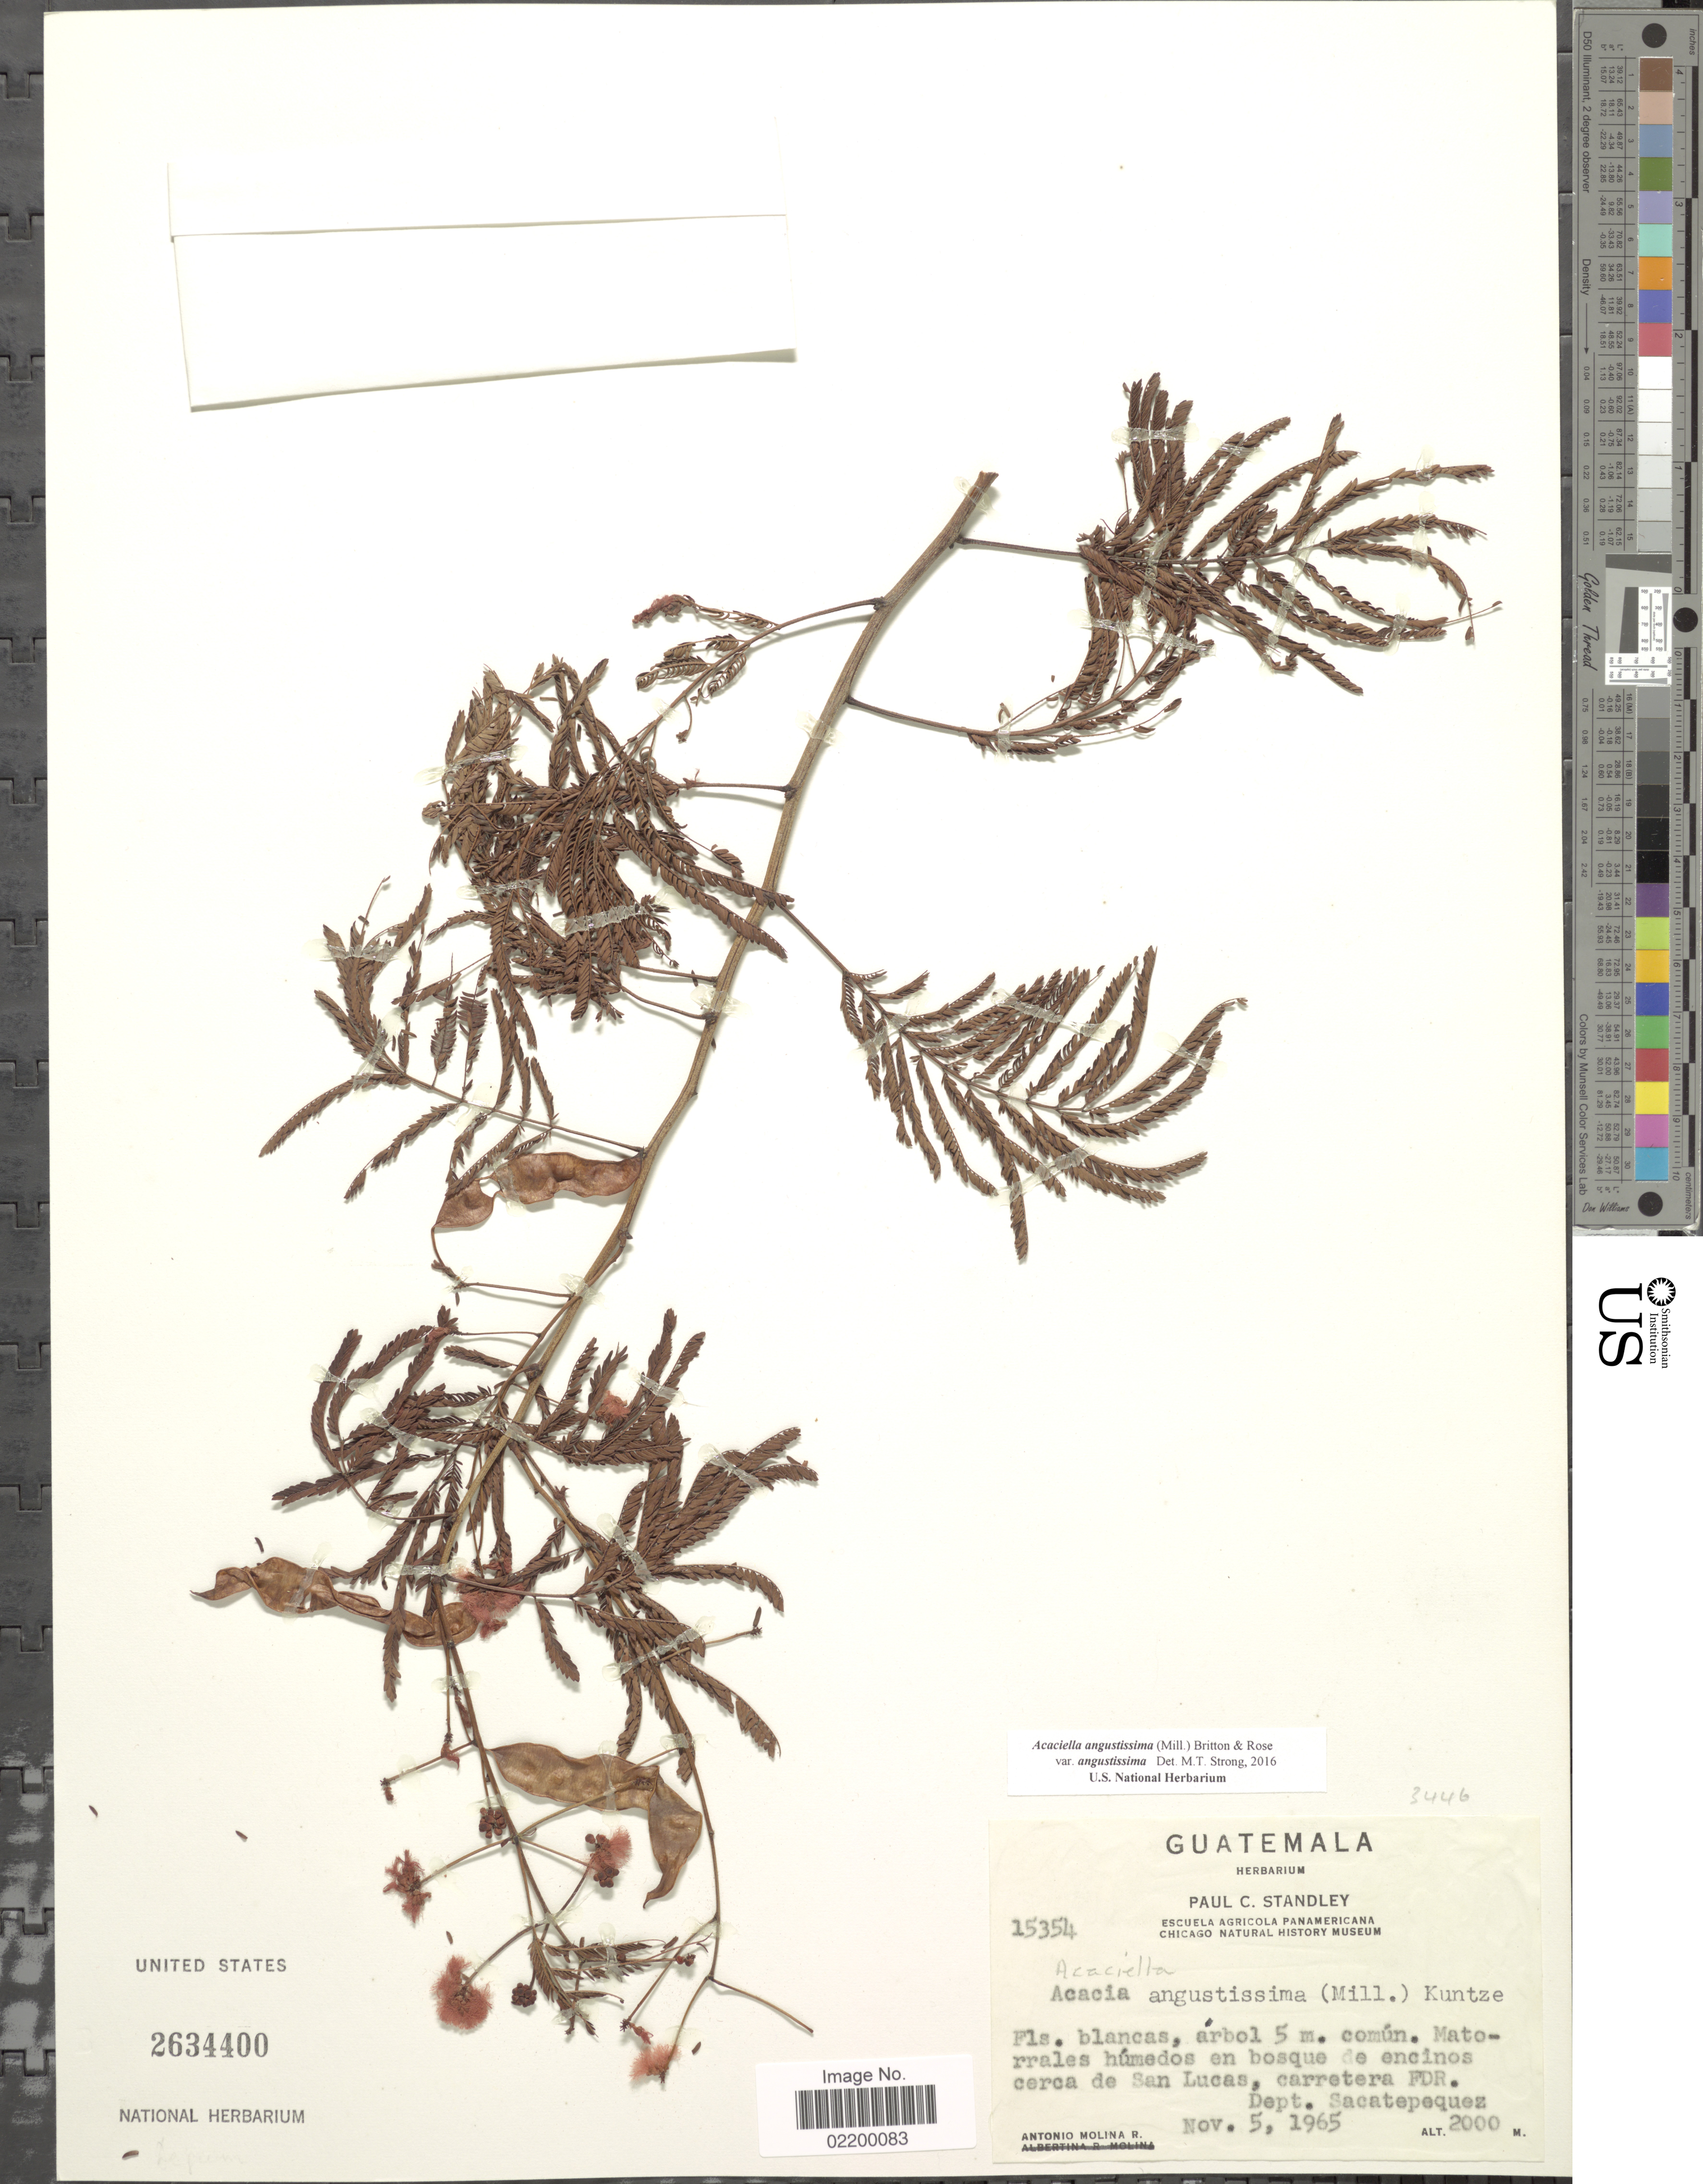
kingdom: Plantae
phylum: Tracheophyta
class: Magnoliopsida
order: Fabales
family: Fabaceae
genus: Acaciella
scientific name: Acaciella angustissima var. angustissima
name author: (Mill.) Britton & Rose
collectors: A. Molina R.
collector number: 15354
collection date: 1965-11-05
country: Guatemala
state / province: Sacatepéquez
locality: Matorrales humedos en bosque de encinos cerca de San Lucas, carretera FDR,Dept. Sacatepequez.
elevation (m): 2000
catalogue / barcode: US 2634400